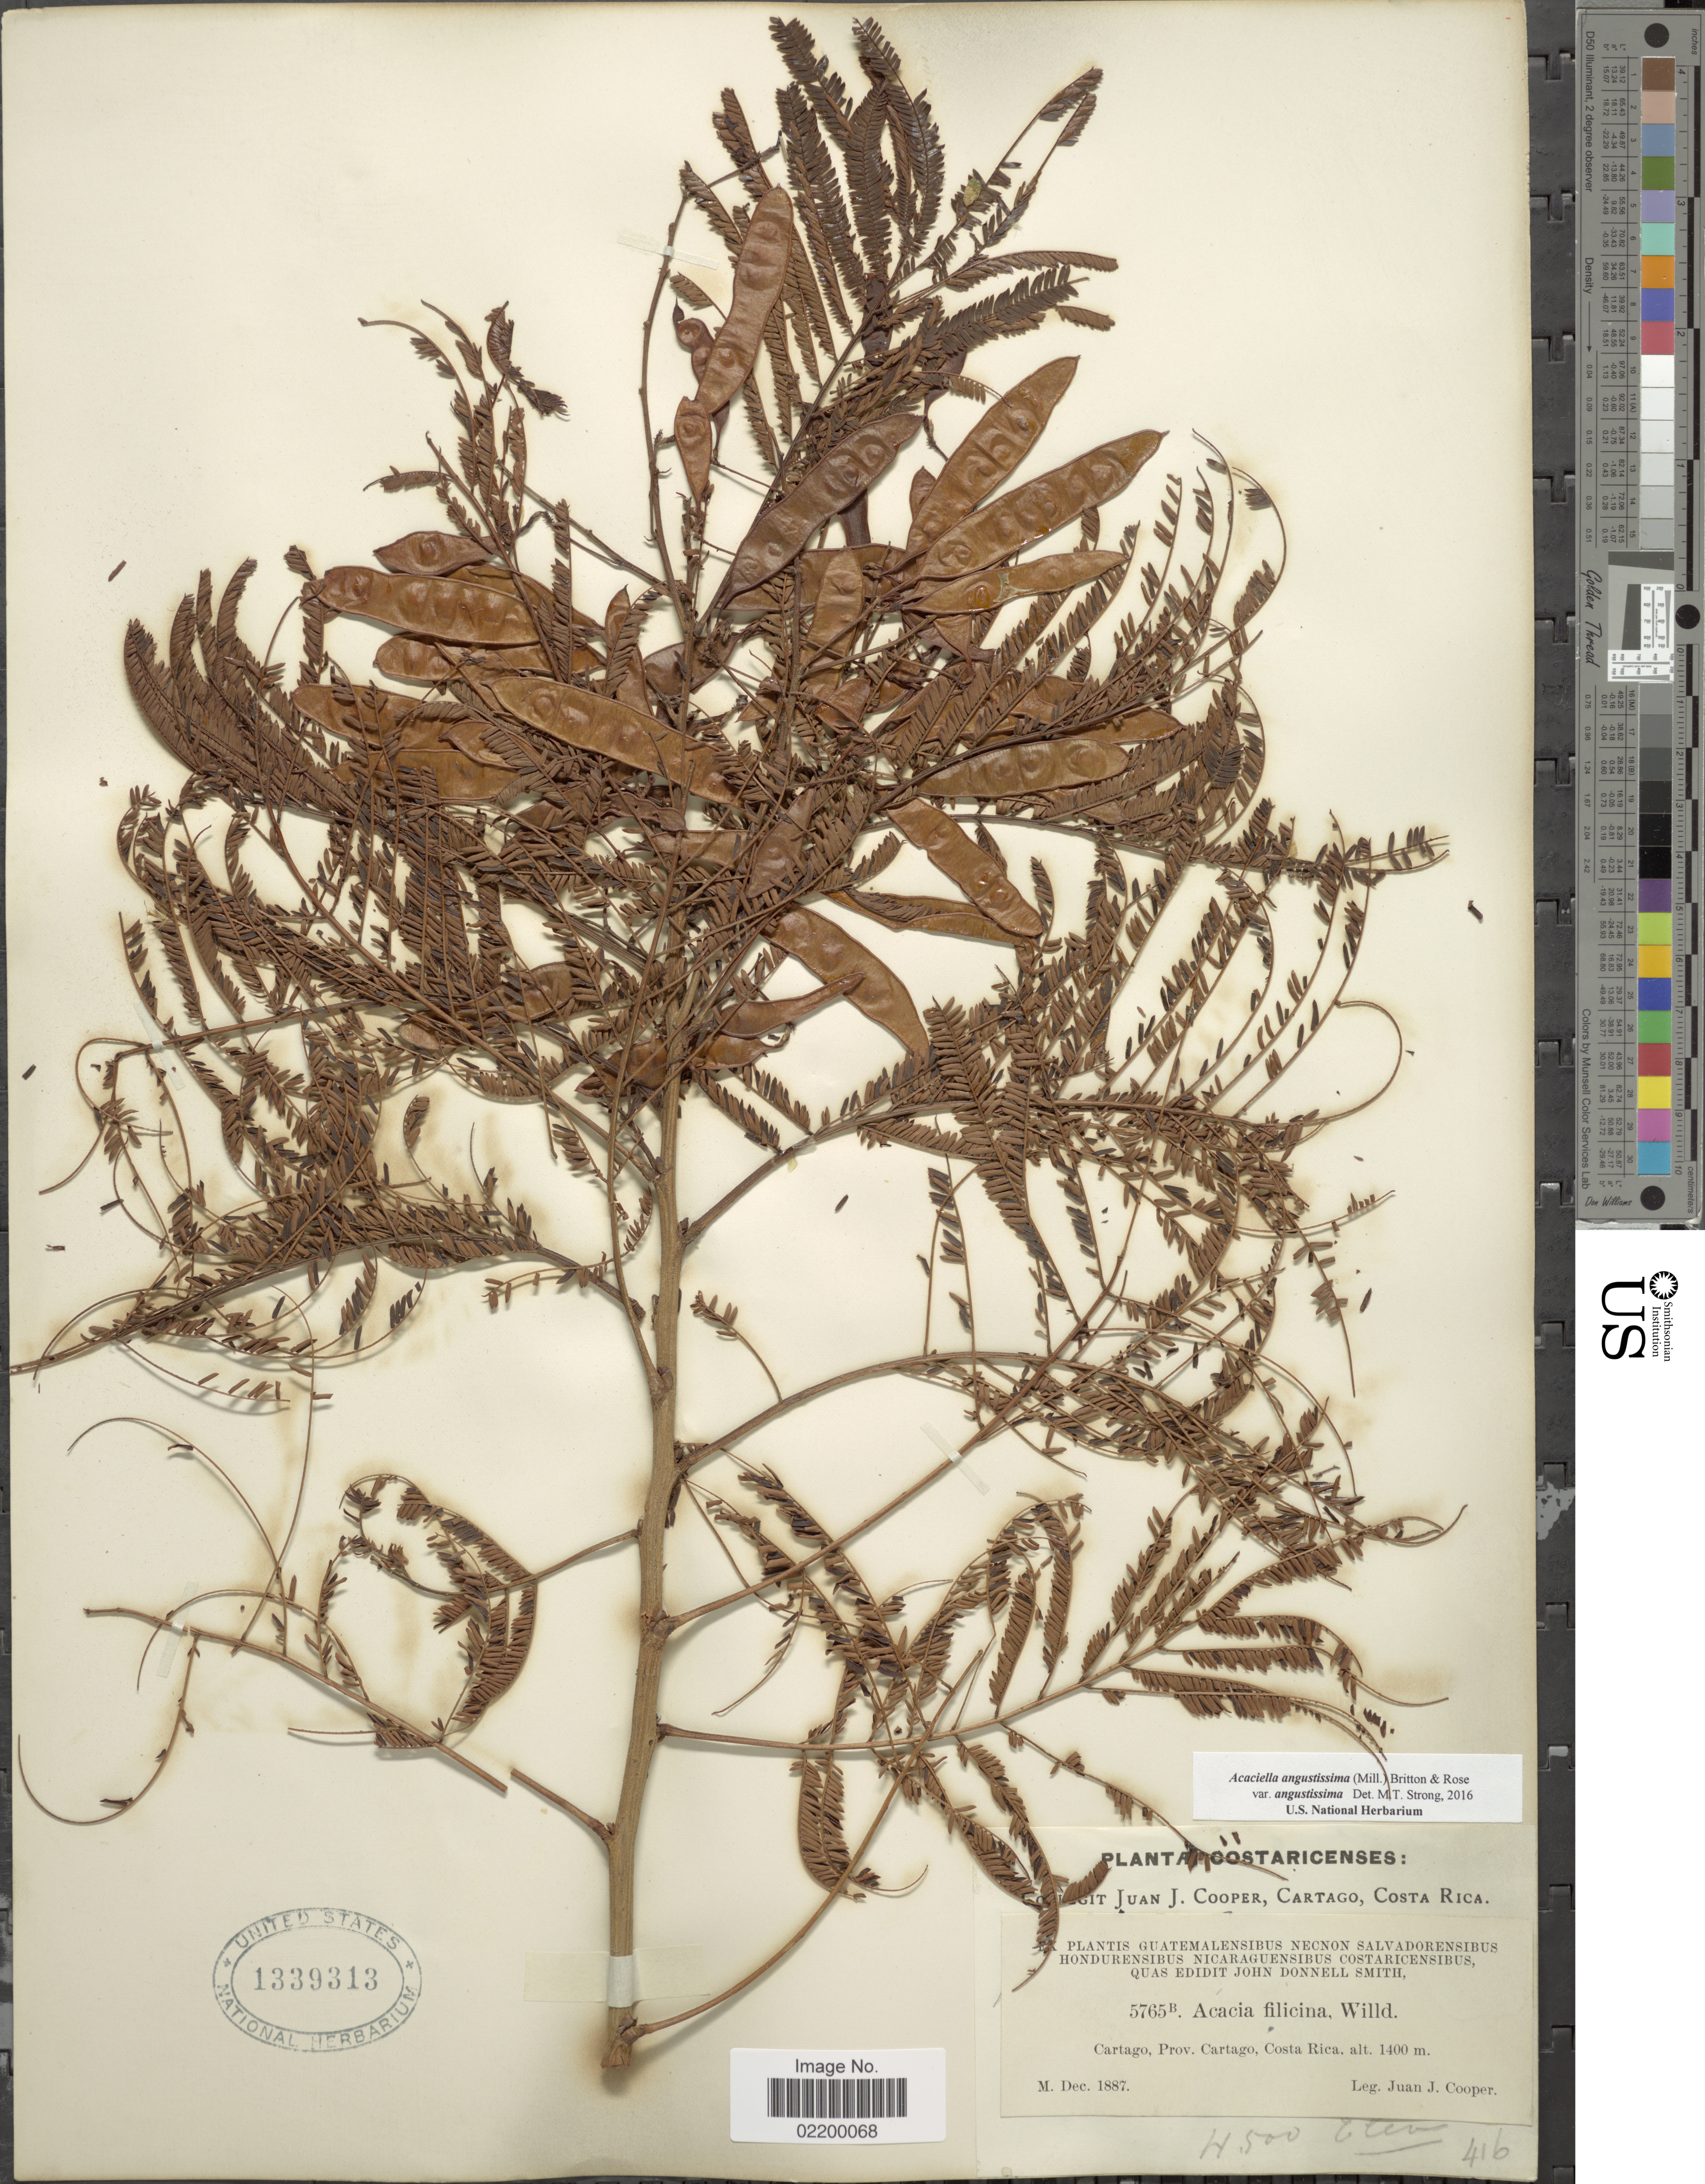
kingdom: Plantae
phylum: Tracheophyta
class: Magnoliopsida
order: Fabales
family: Fabaceae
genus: Acaciella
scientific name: Acaciella angustissima var. angustissima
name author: (Mill.) Britton & Rose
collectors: J. J. Cooper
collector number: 5765B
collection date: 1887-12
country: Costa Rica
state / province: Cartago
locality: Cartago, Prov. Cartago, Costa Rica.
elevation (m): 1400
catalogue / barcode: US 1339313